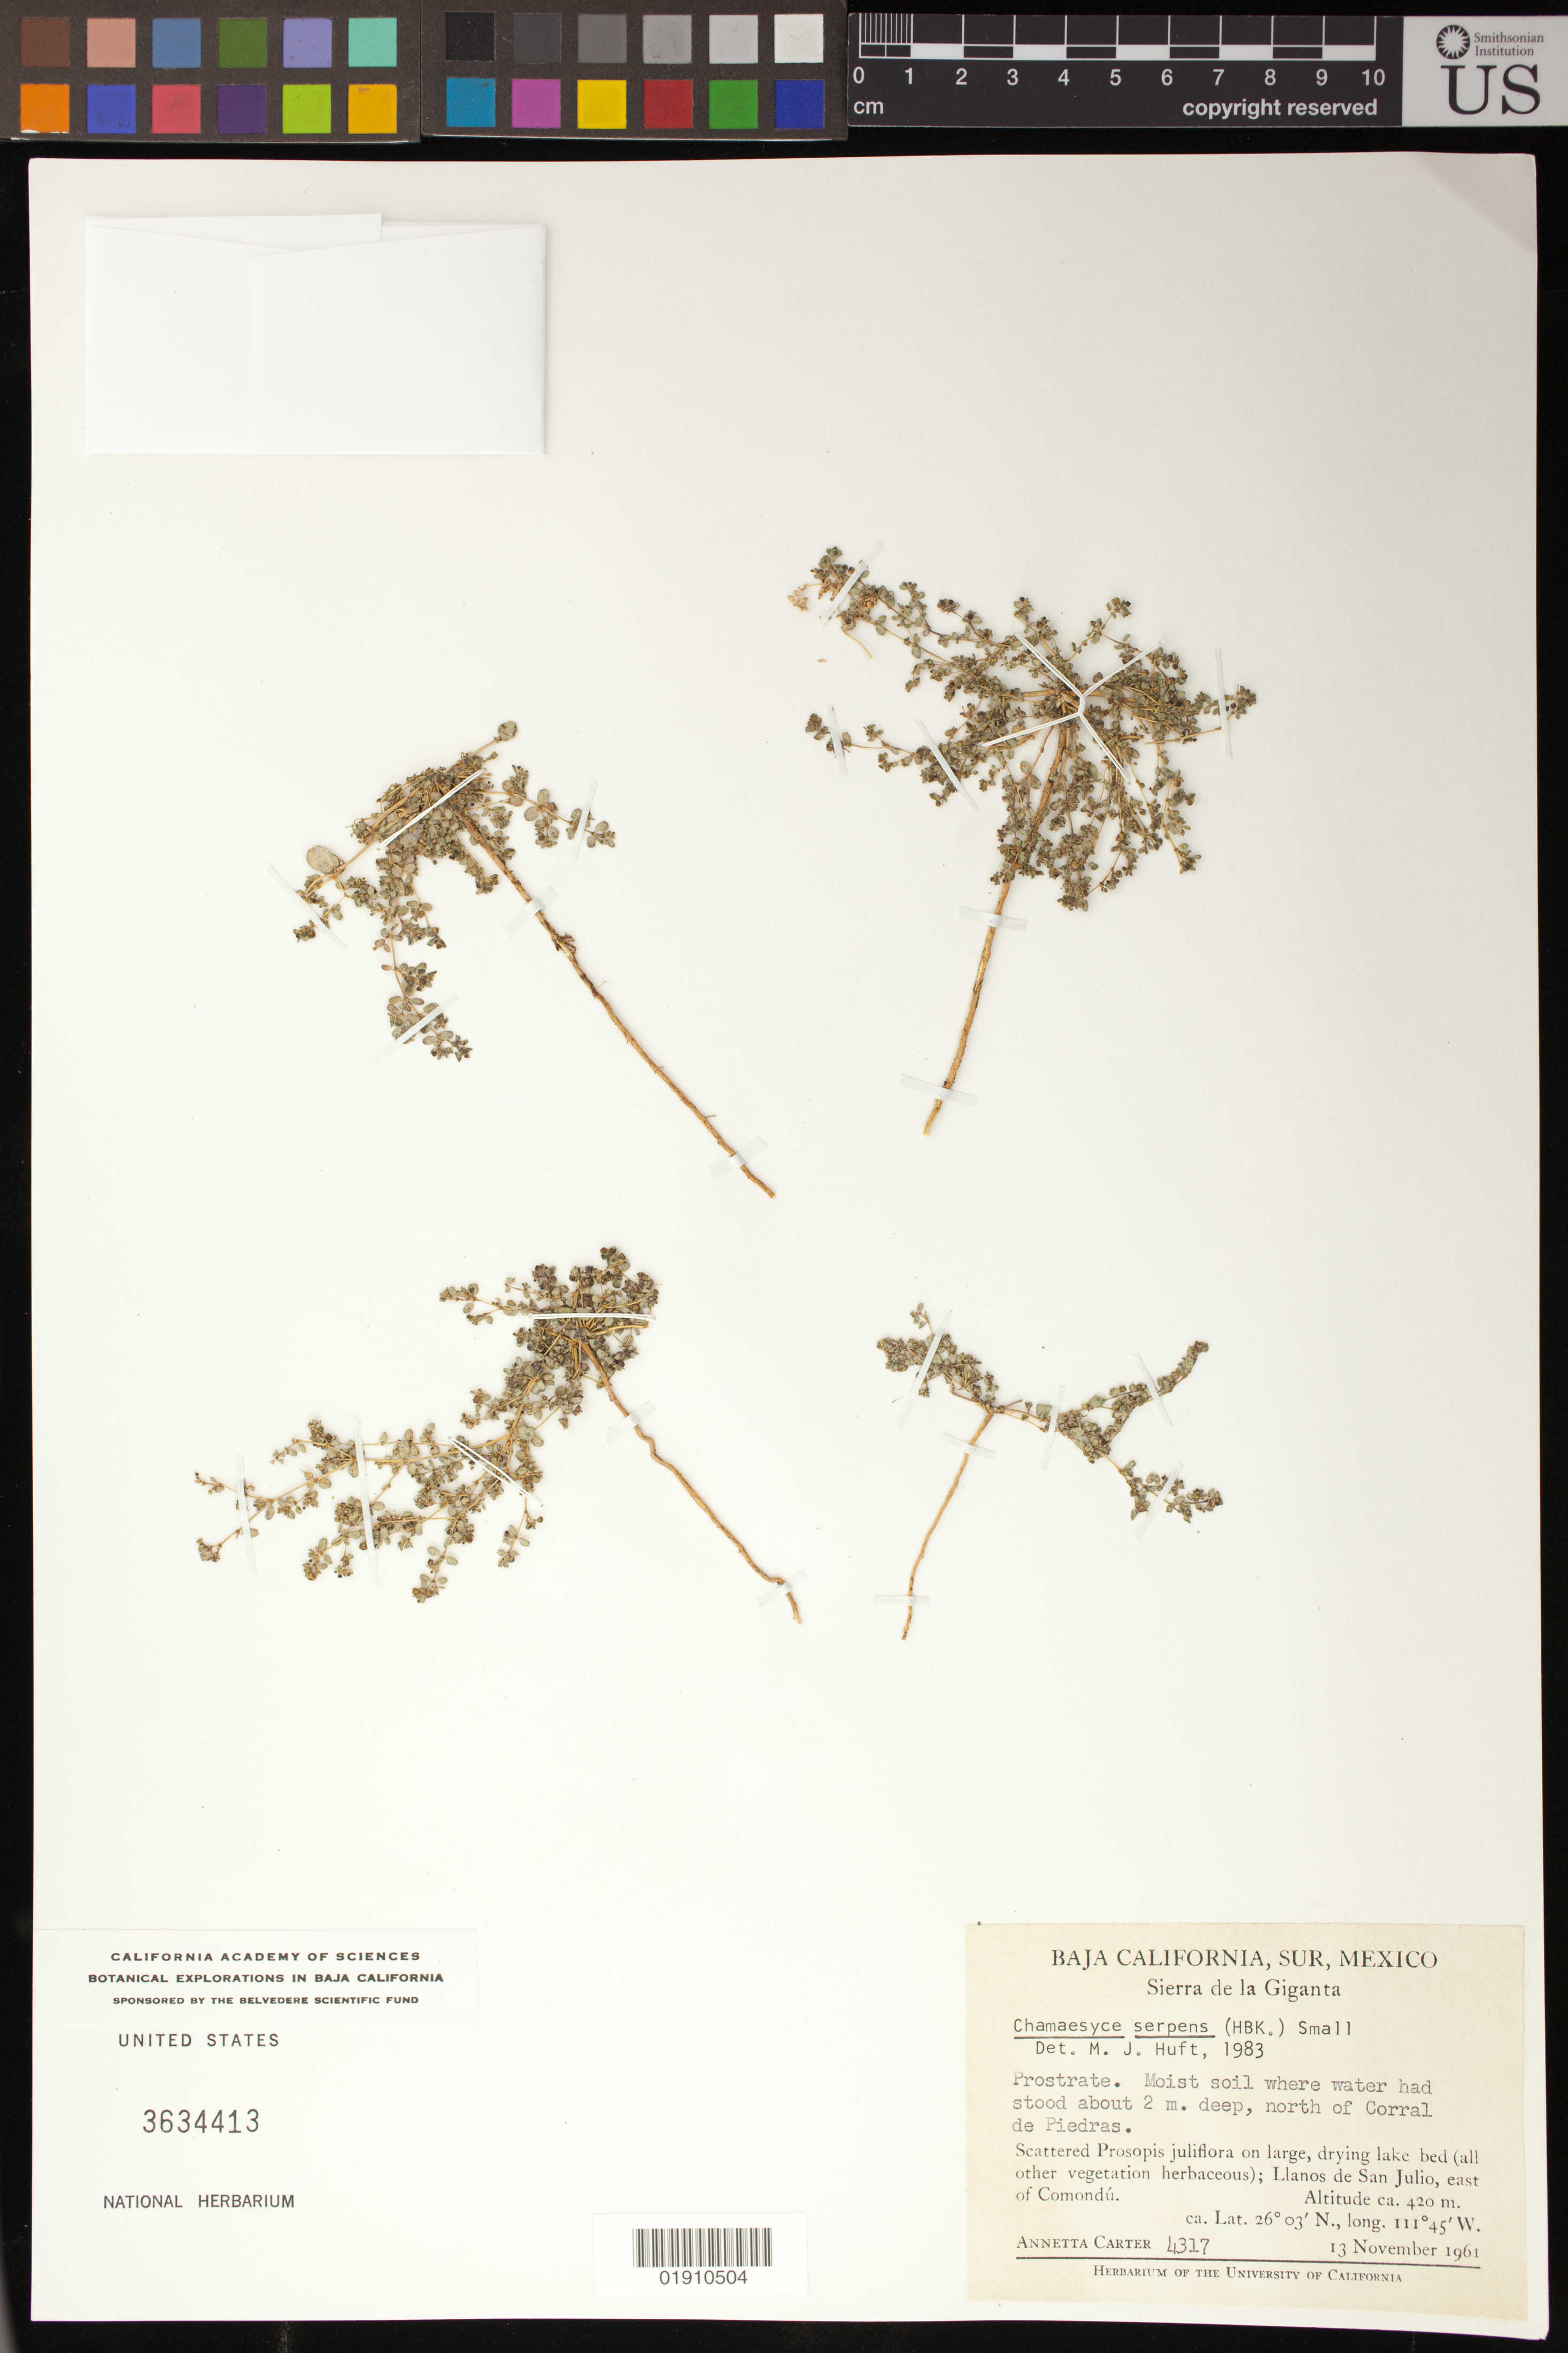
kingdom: Plantae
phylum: Tracheophyta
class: Magnoliopsida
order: Malpighiales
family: Euphorbiaceae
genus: Euphorbia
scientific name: Euphorbia serpens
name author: Kunth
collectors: A. M. Carter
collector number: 4317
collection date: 1961-11-13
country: Mexico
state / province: Baja California Sur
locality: Sierra de la Giganta; Llanos de San Julio, east of Comondu.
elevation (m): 420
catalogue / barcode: US 3634413